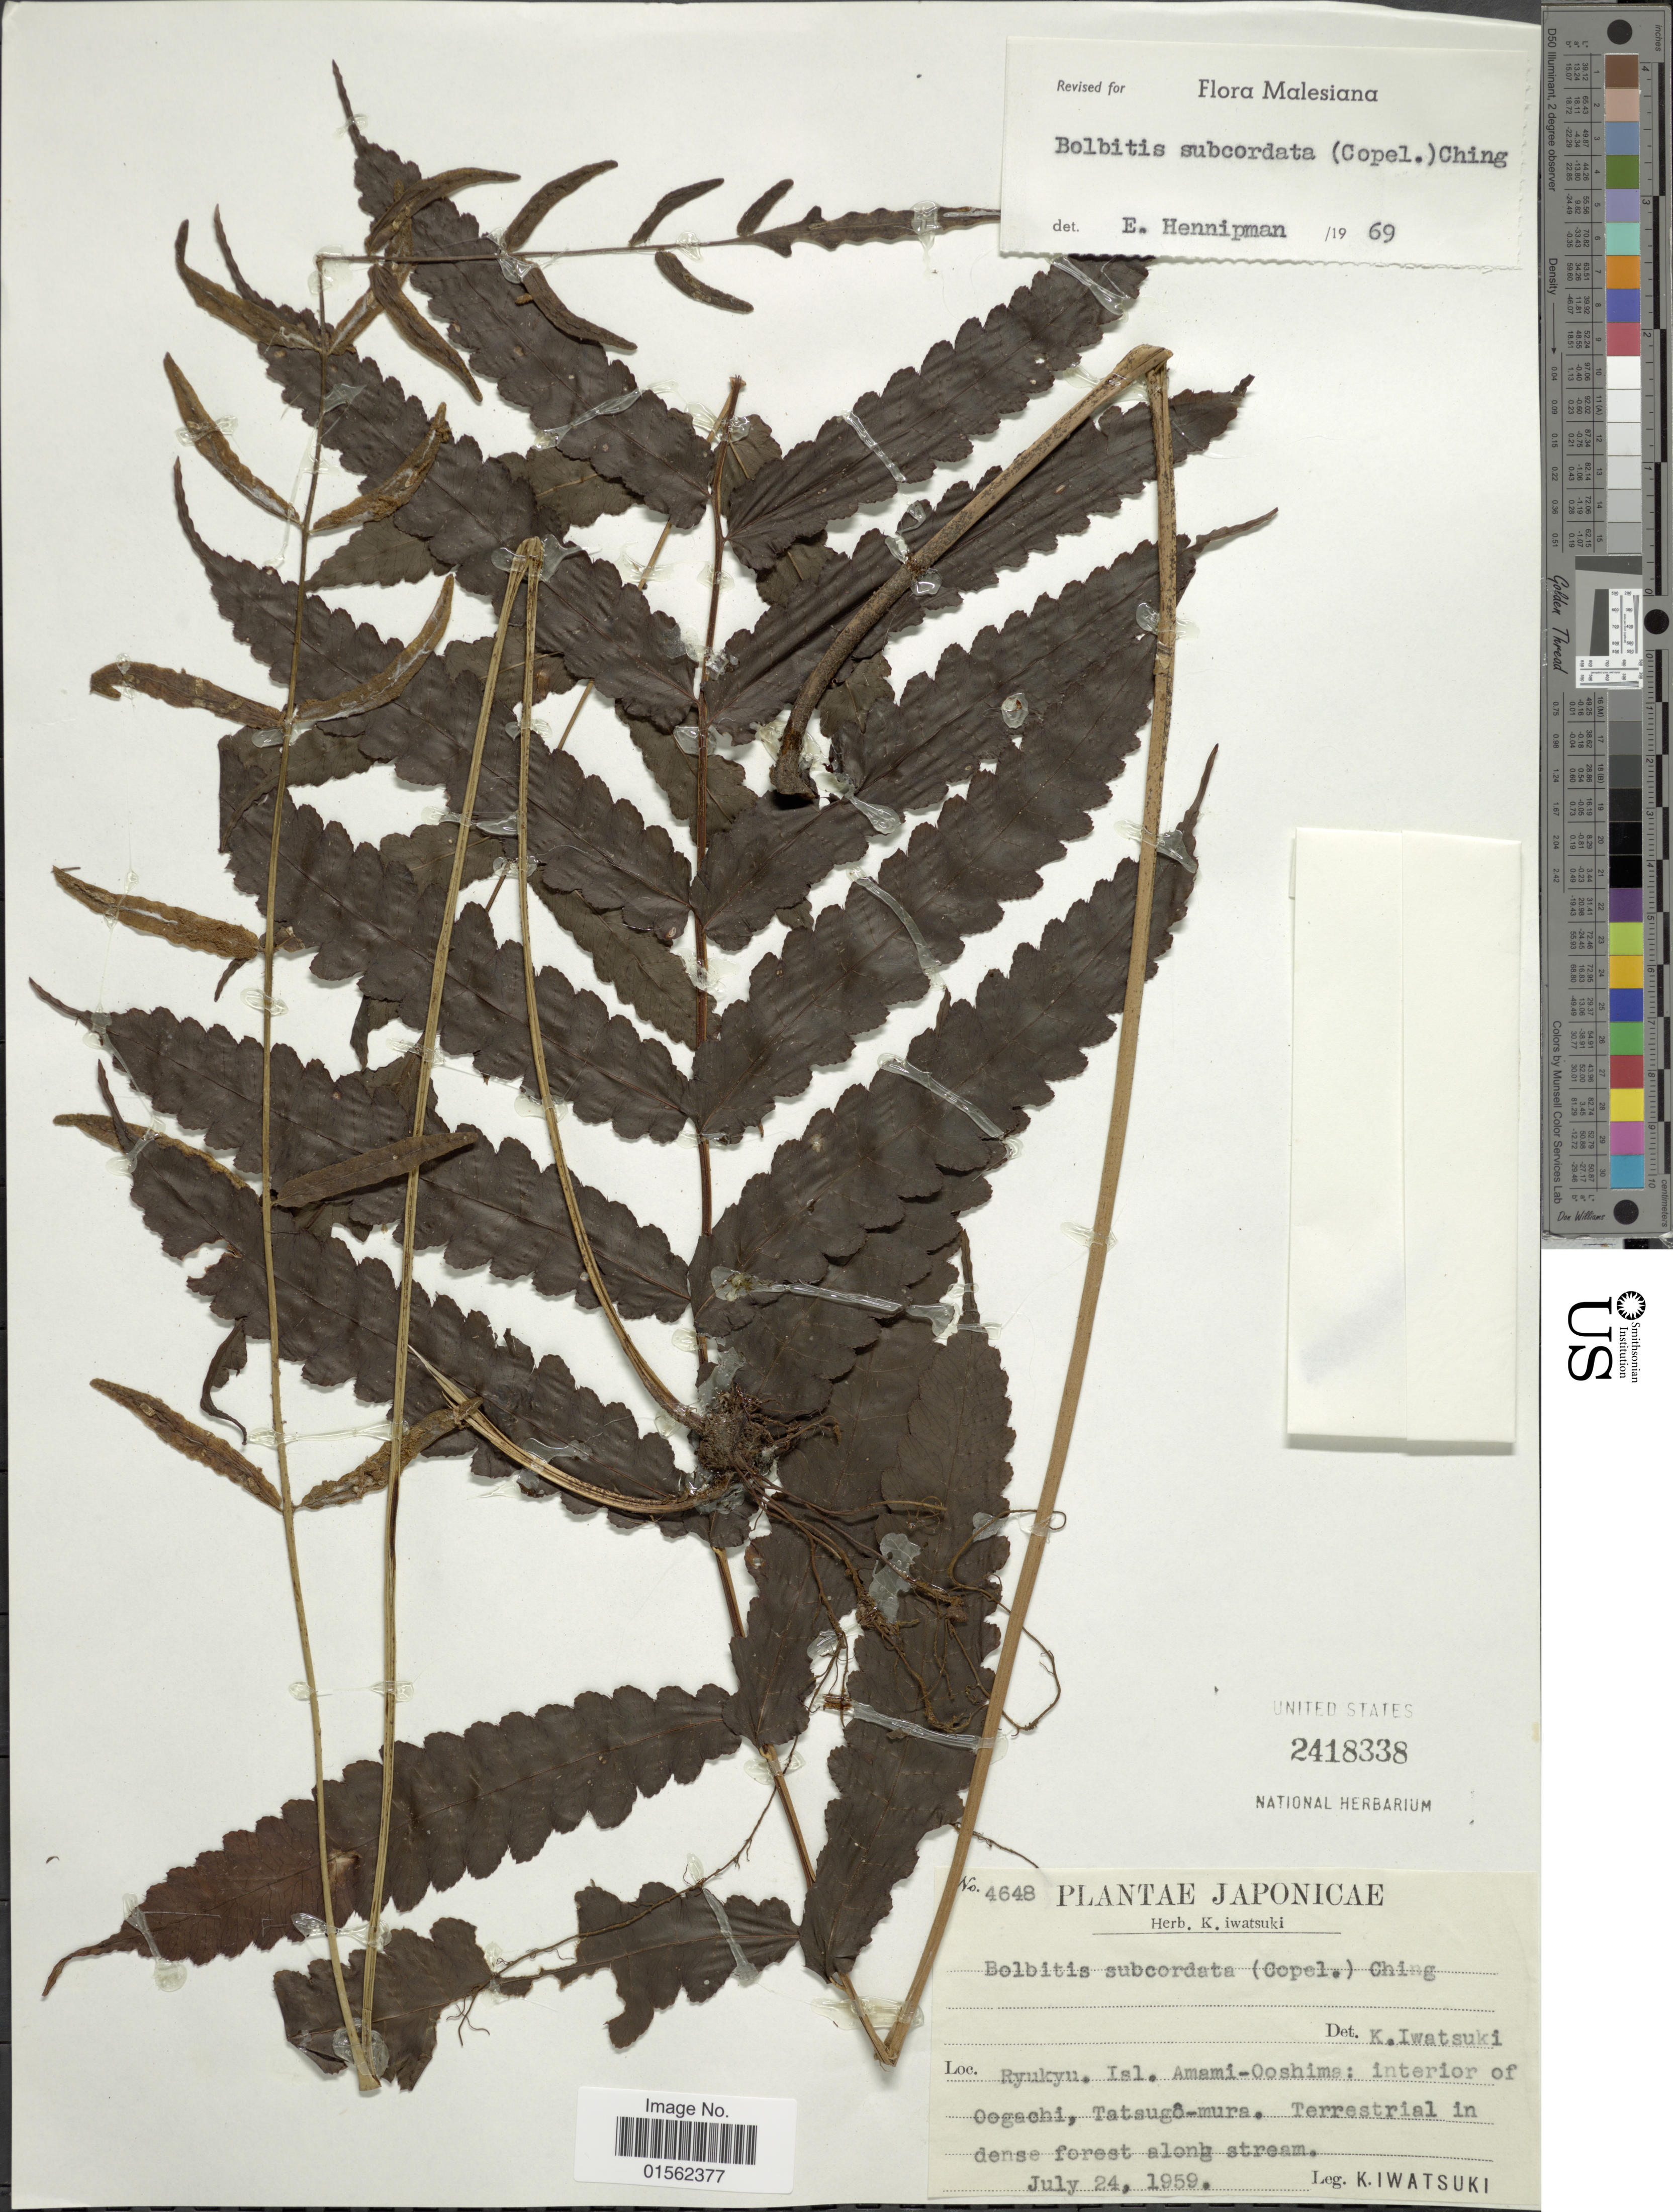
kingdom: Plantae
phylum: Tracheophyta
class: Polypodiopsida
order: Polypodiales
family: Dryopteridaceae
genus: Bolbitis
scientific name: Bolbitis subcordata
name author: (Copel.) Ching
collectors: K. Iwatsuki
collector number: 4648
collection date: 1959-07-24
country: Japan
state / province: Okinawa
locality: Ryukyu, Isl. Amami- Ooshima: interior of Oogachi, Tatsugô-mura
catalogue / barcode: US 2418338